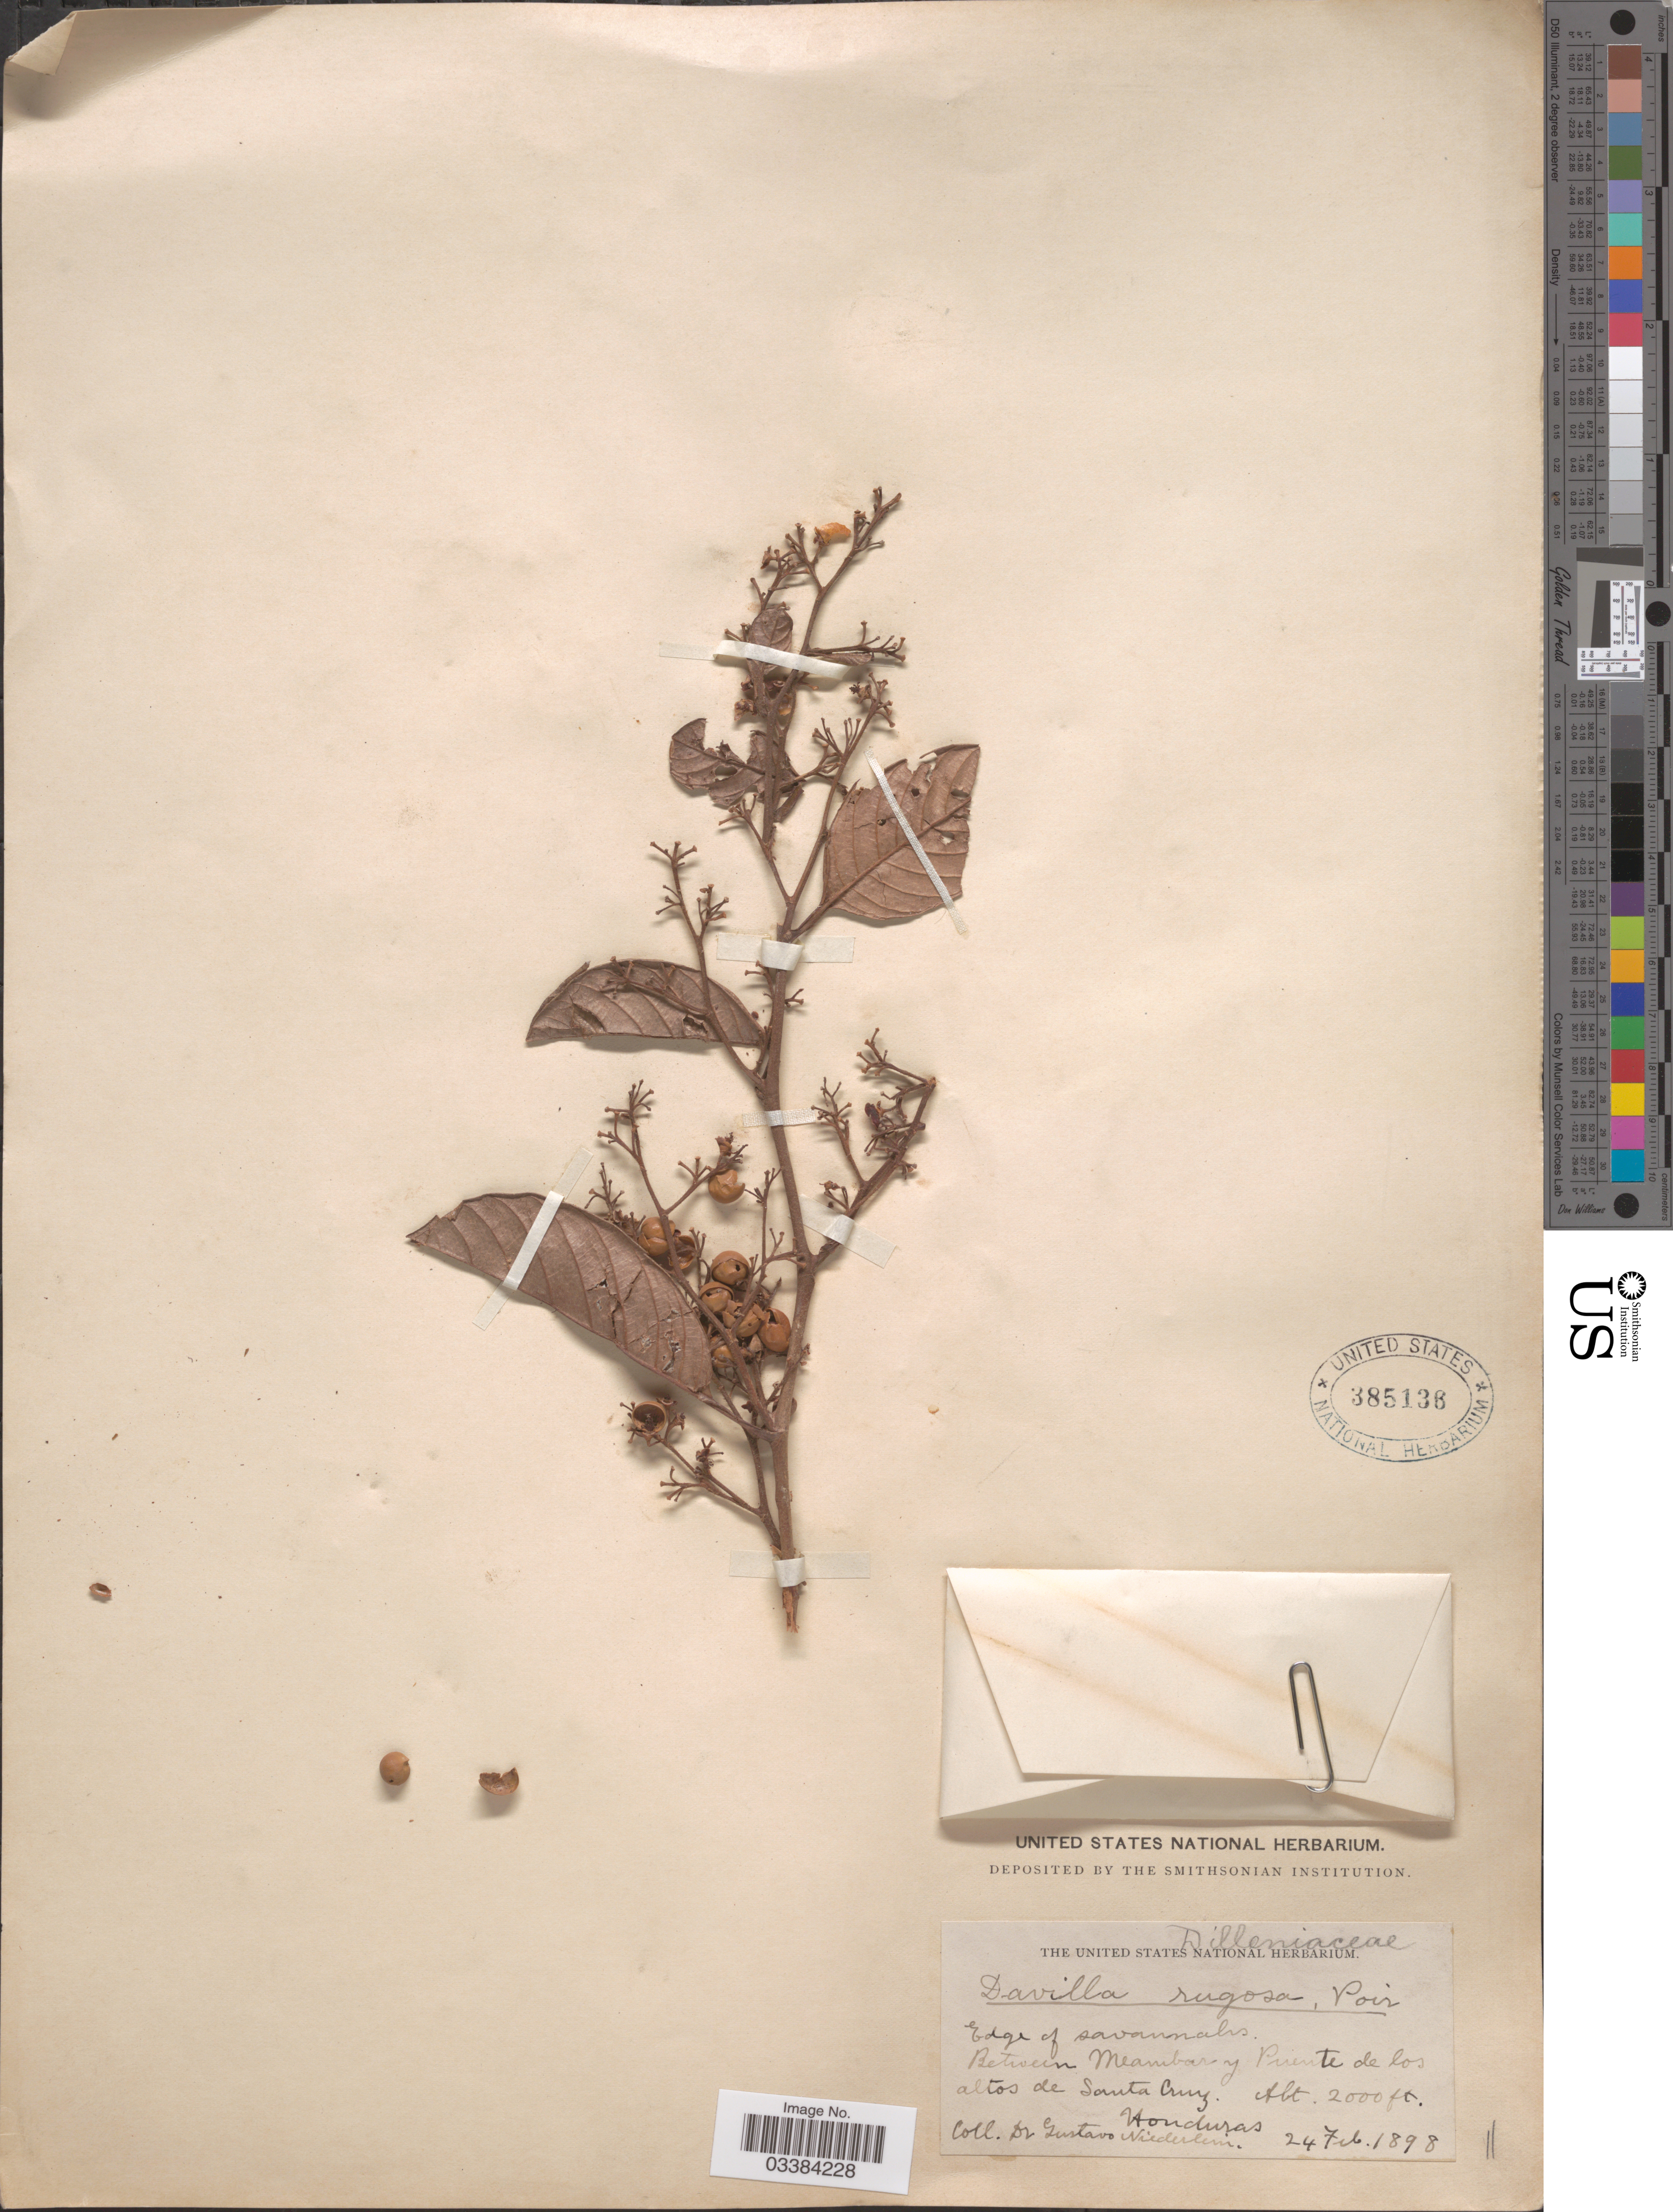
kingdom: Plantae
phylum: Tracheophyta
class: Magnoliopsida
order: Dilleniales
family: Dilleniaceae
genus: Davilla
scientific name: Davilla rugosa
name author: Poir.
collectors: G. Niederlein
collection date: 1898-02-24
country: Honduras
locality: Between Meambar y Puente de los altos de Santa Cruz.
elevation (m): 610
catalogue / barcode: US 385138